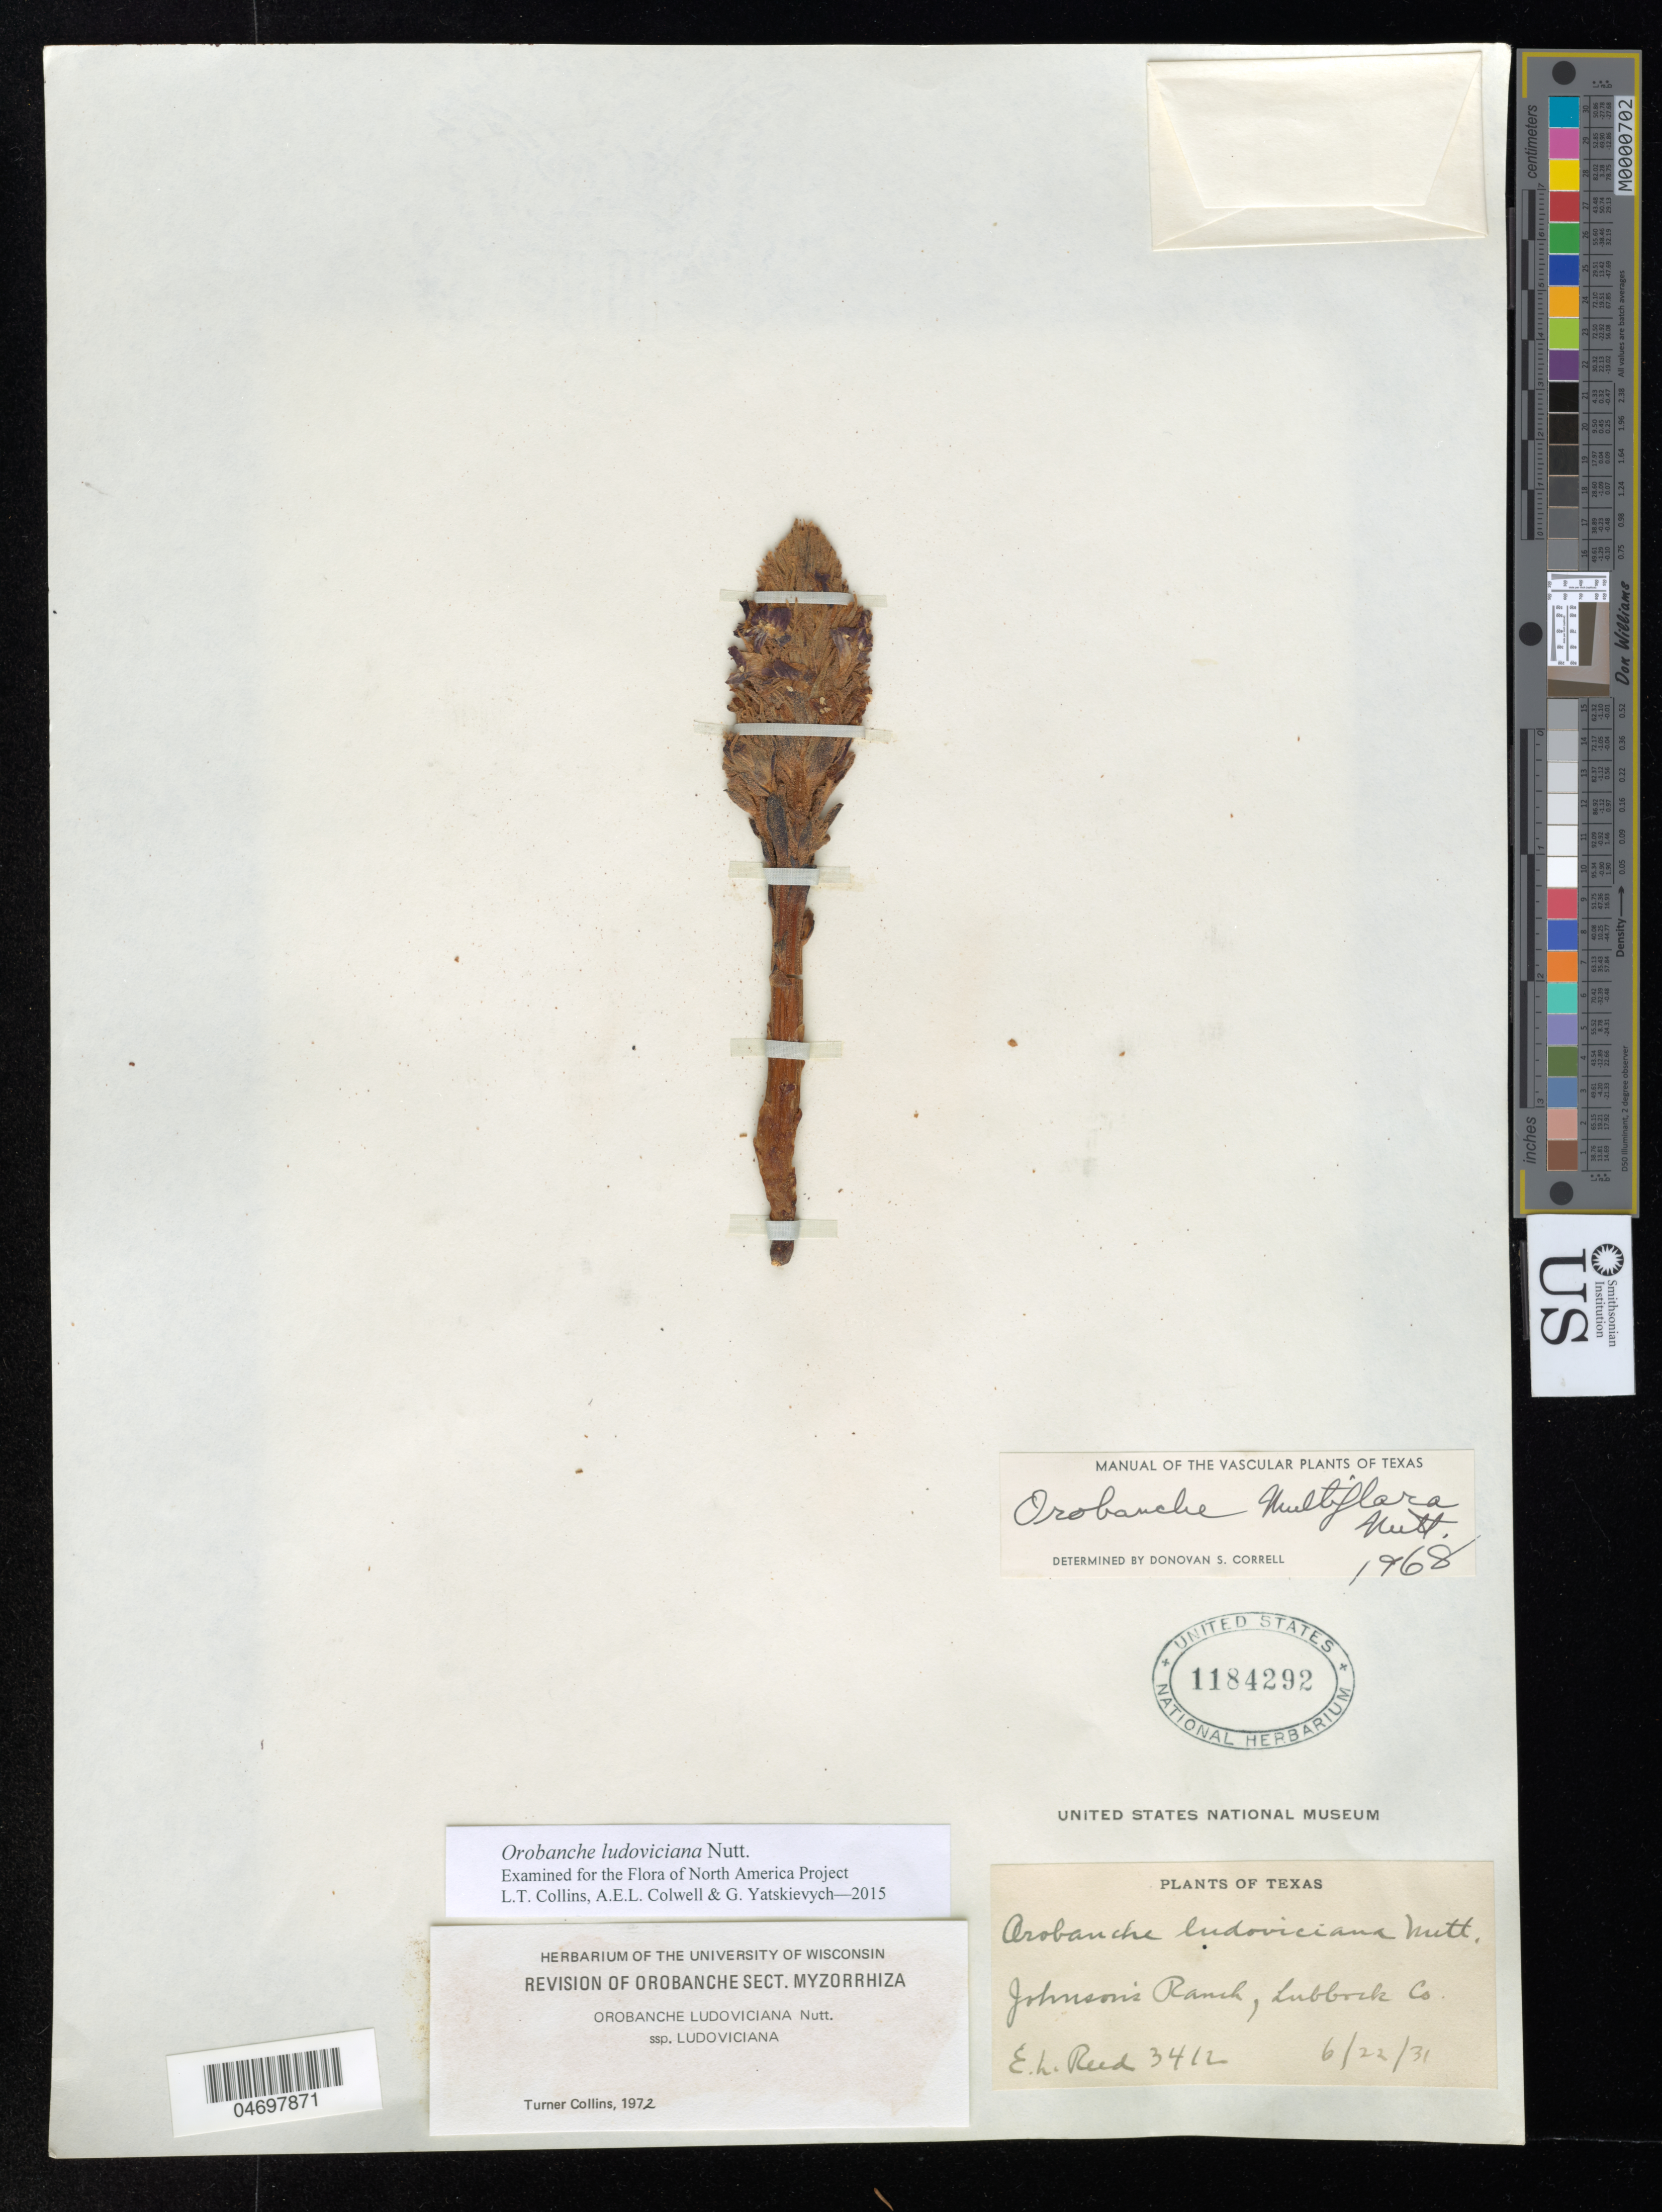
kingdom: Plantae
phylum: Tracheophyta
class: Magnoliopsida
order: Lamiales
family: Orobanchaceae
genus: Orobanche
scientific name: Orobanche ludoviciana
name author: Nutt.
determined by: Collins, L. T.; Colwell, A. E.; Yatskievych, G. A.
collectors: E. Reed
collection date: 1931-06-22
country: United States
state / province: Texas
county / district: Lubbock Co.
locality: Johnson's Ranch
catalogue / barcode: US 1184292